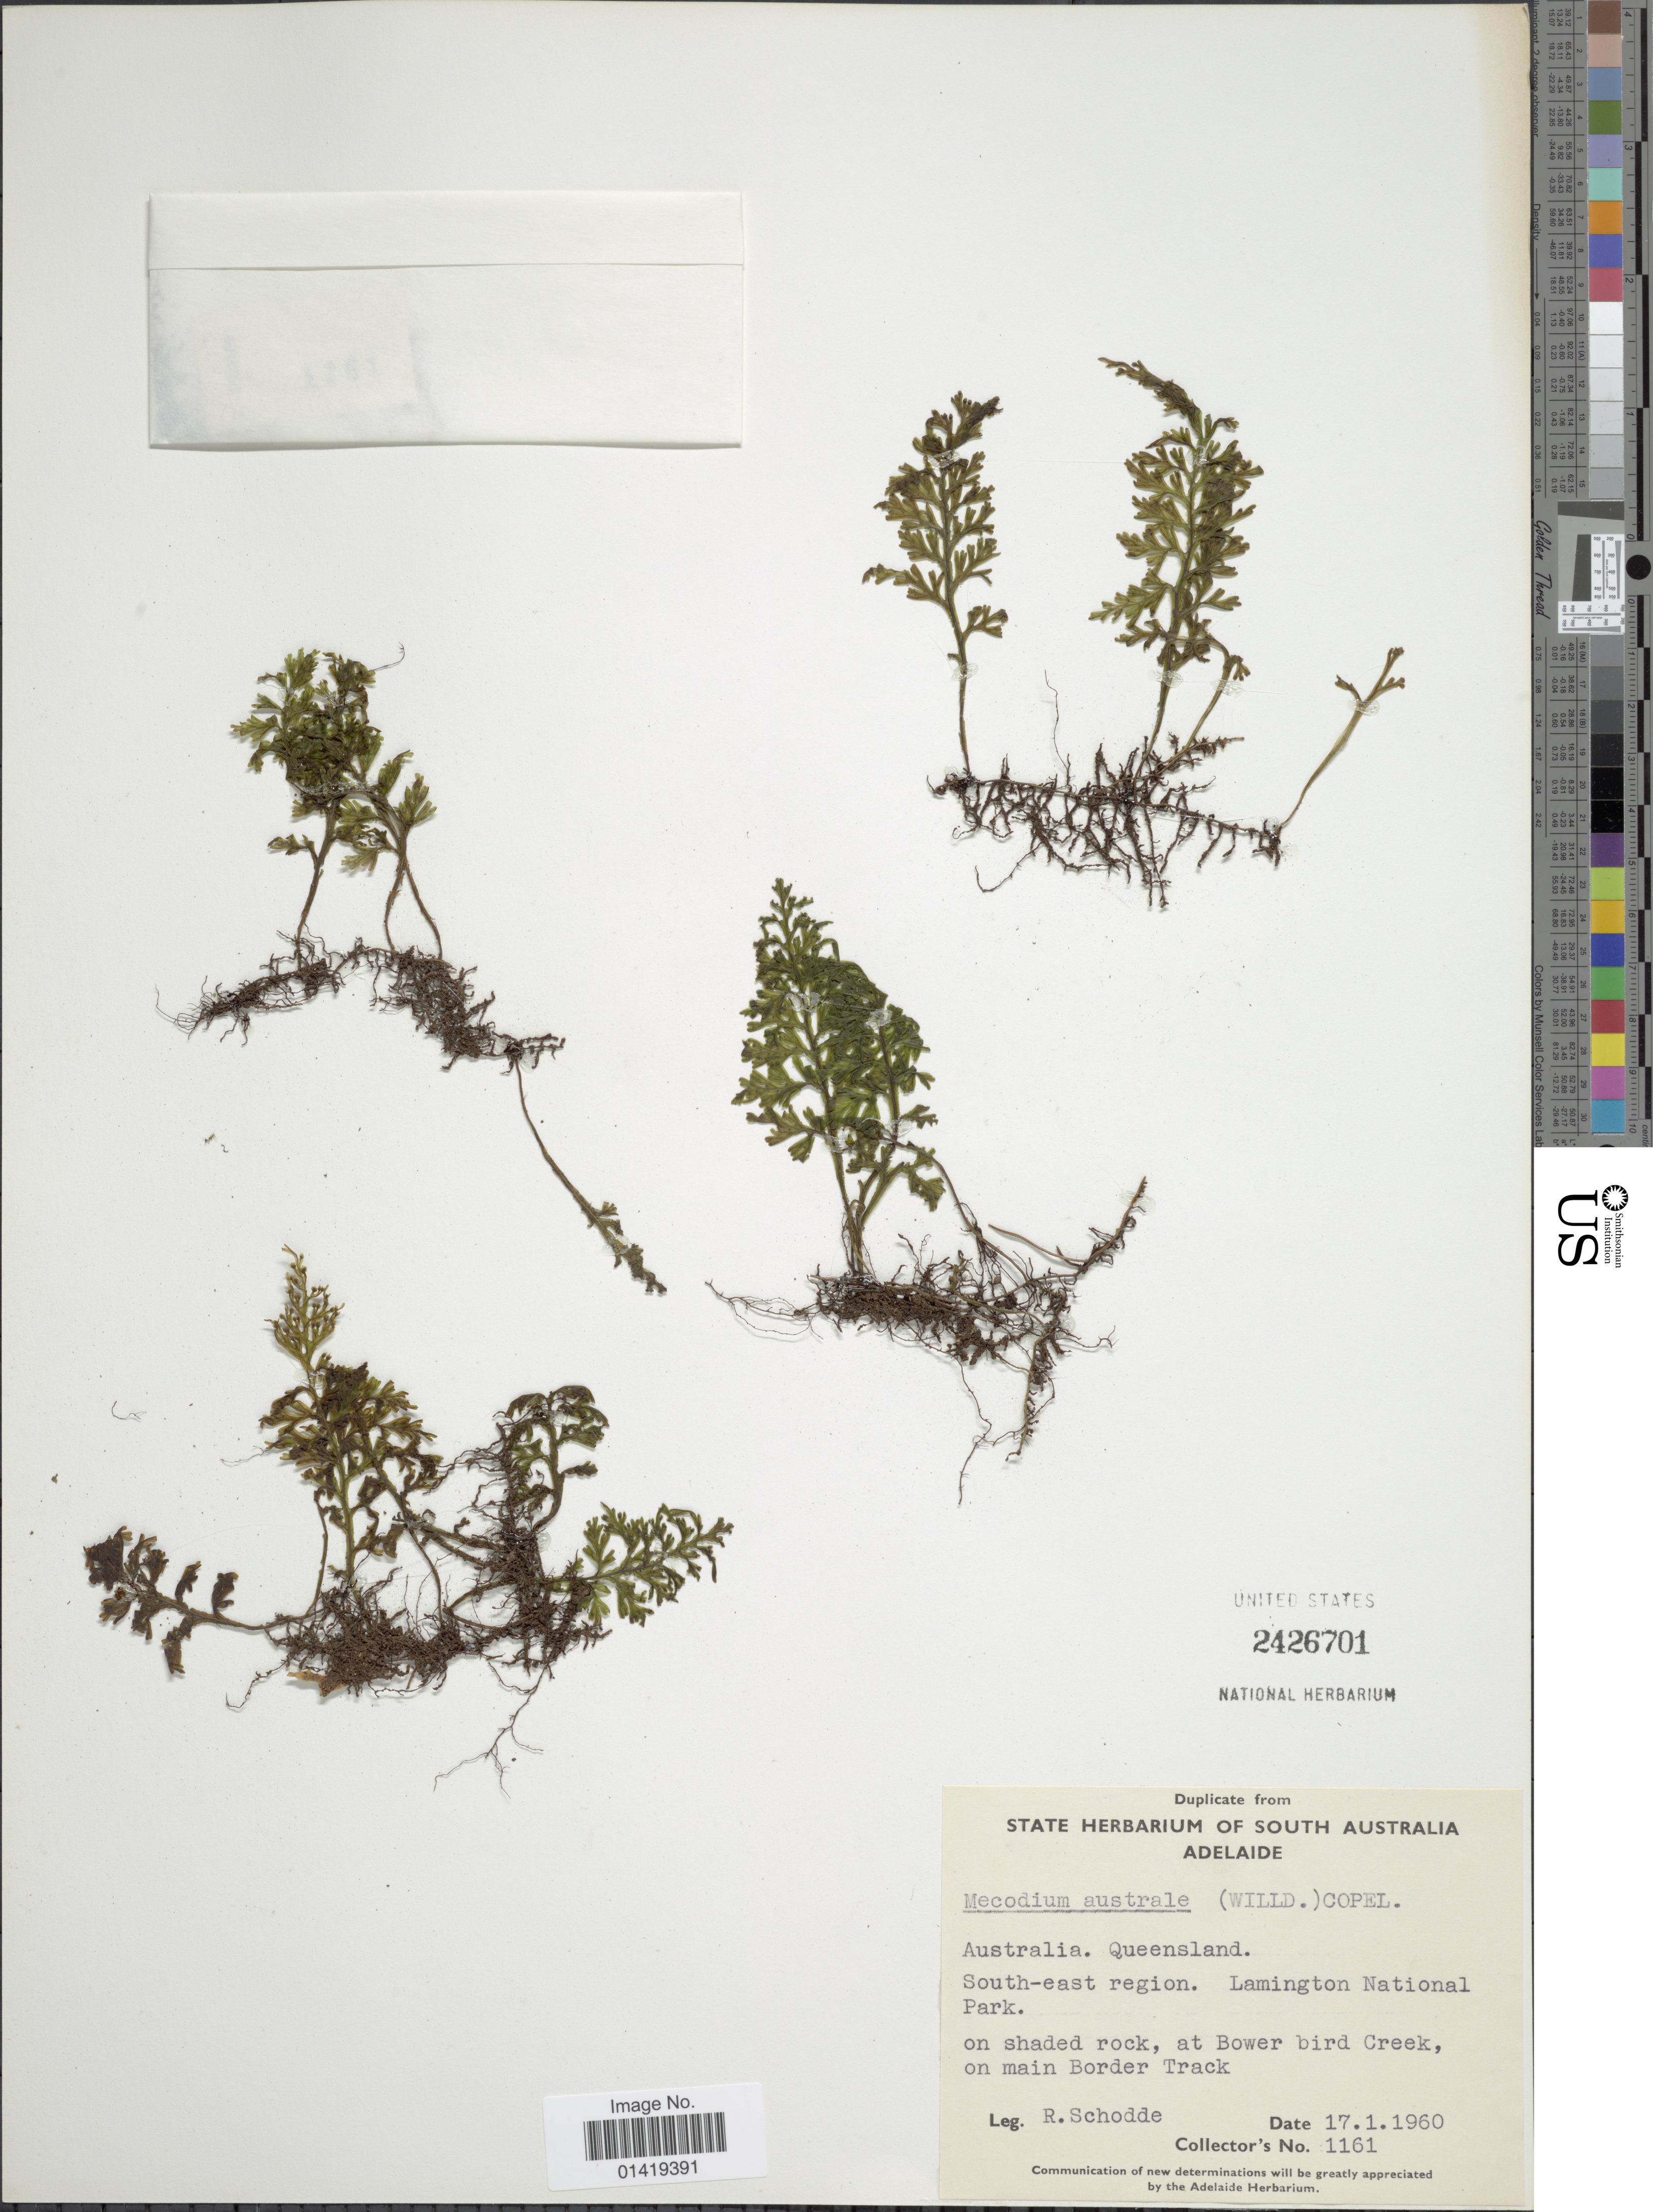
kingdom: Plantae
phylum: Tracheophyta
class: Polypodiopsida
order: Hymenophyllales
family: Hymenophyllaceae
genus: Hymenophyllum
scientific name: Hymenophyllum australe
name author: Willd.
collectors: R. Schodde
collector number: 1161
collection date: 1960-01-17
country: Australia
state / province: Queensland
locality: Australia Queensland south east region Lamington National Park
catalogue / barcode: US 2426701